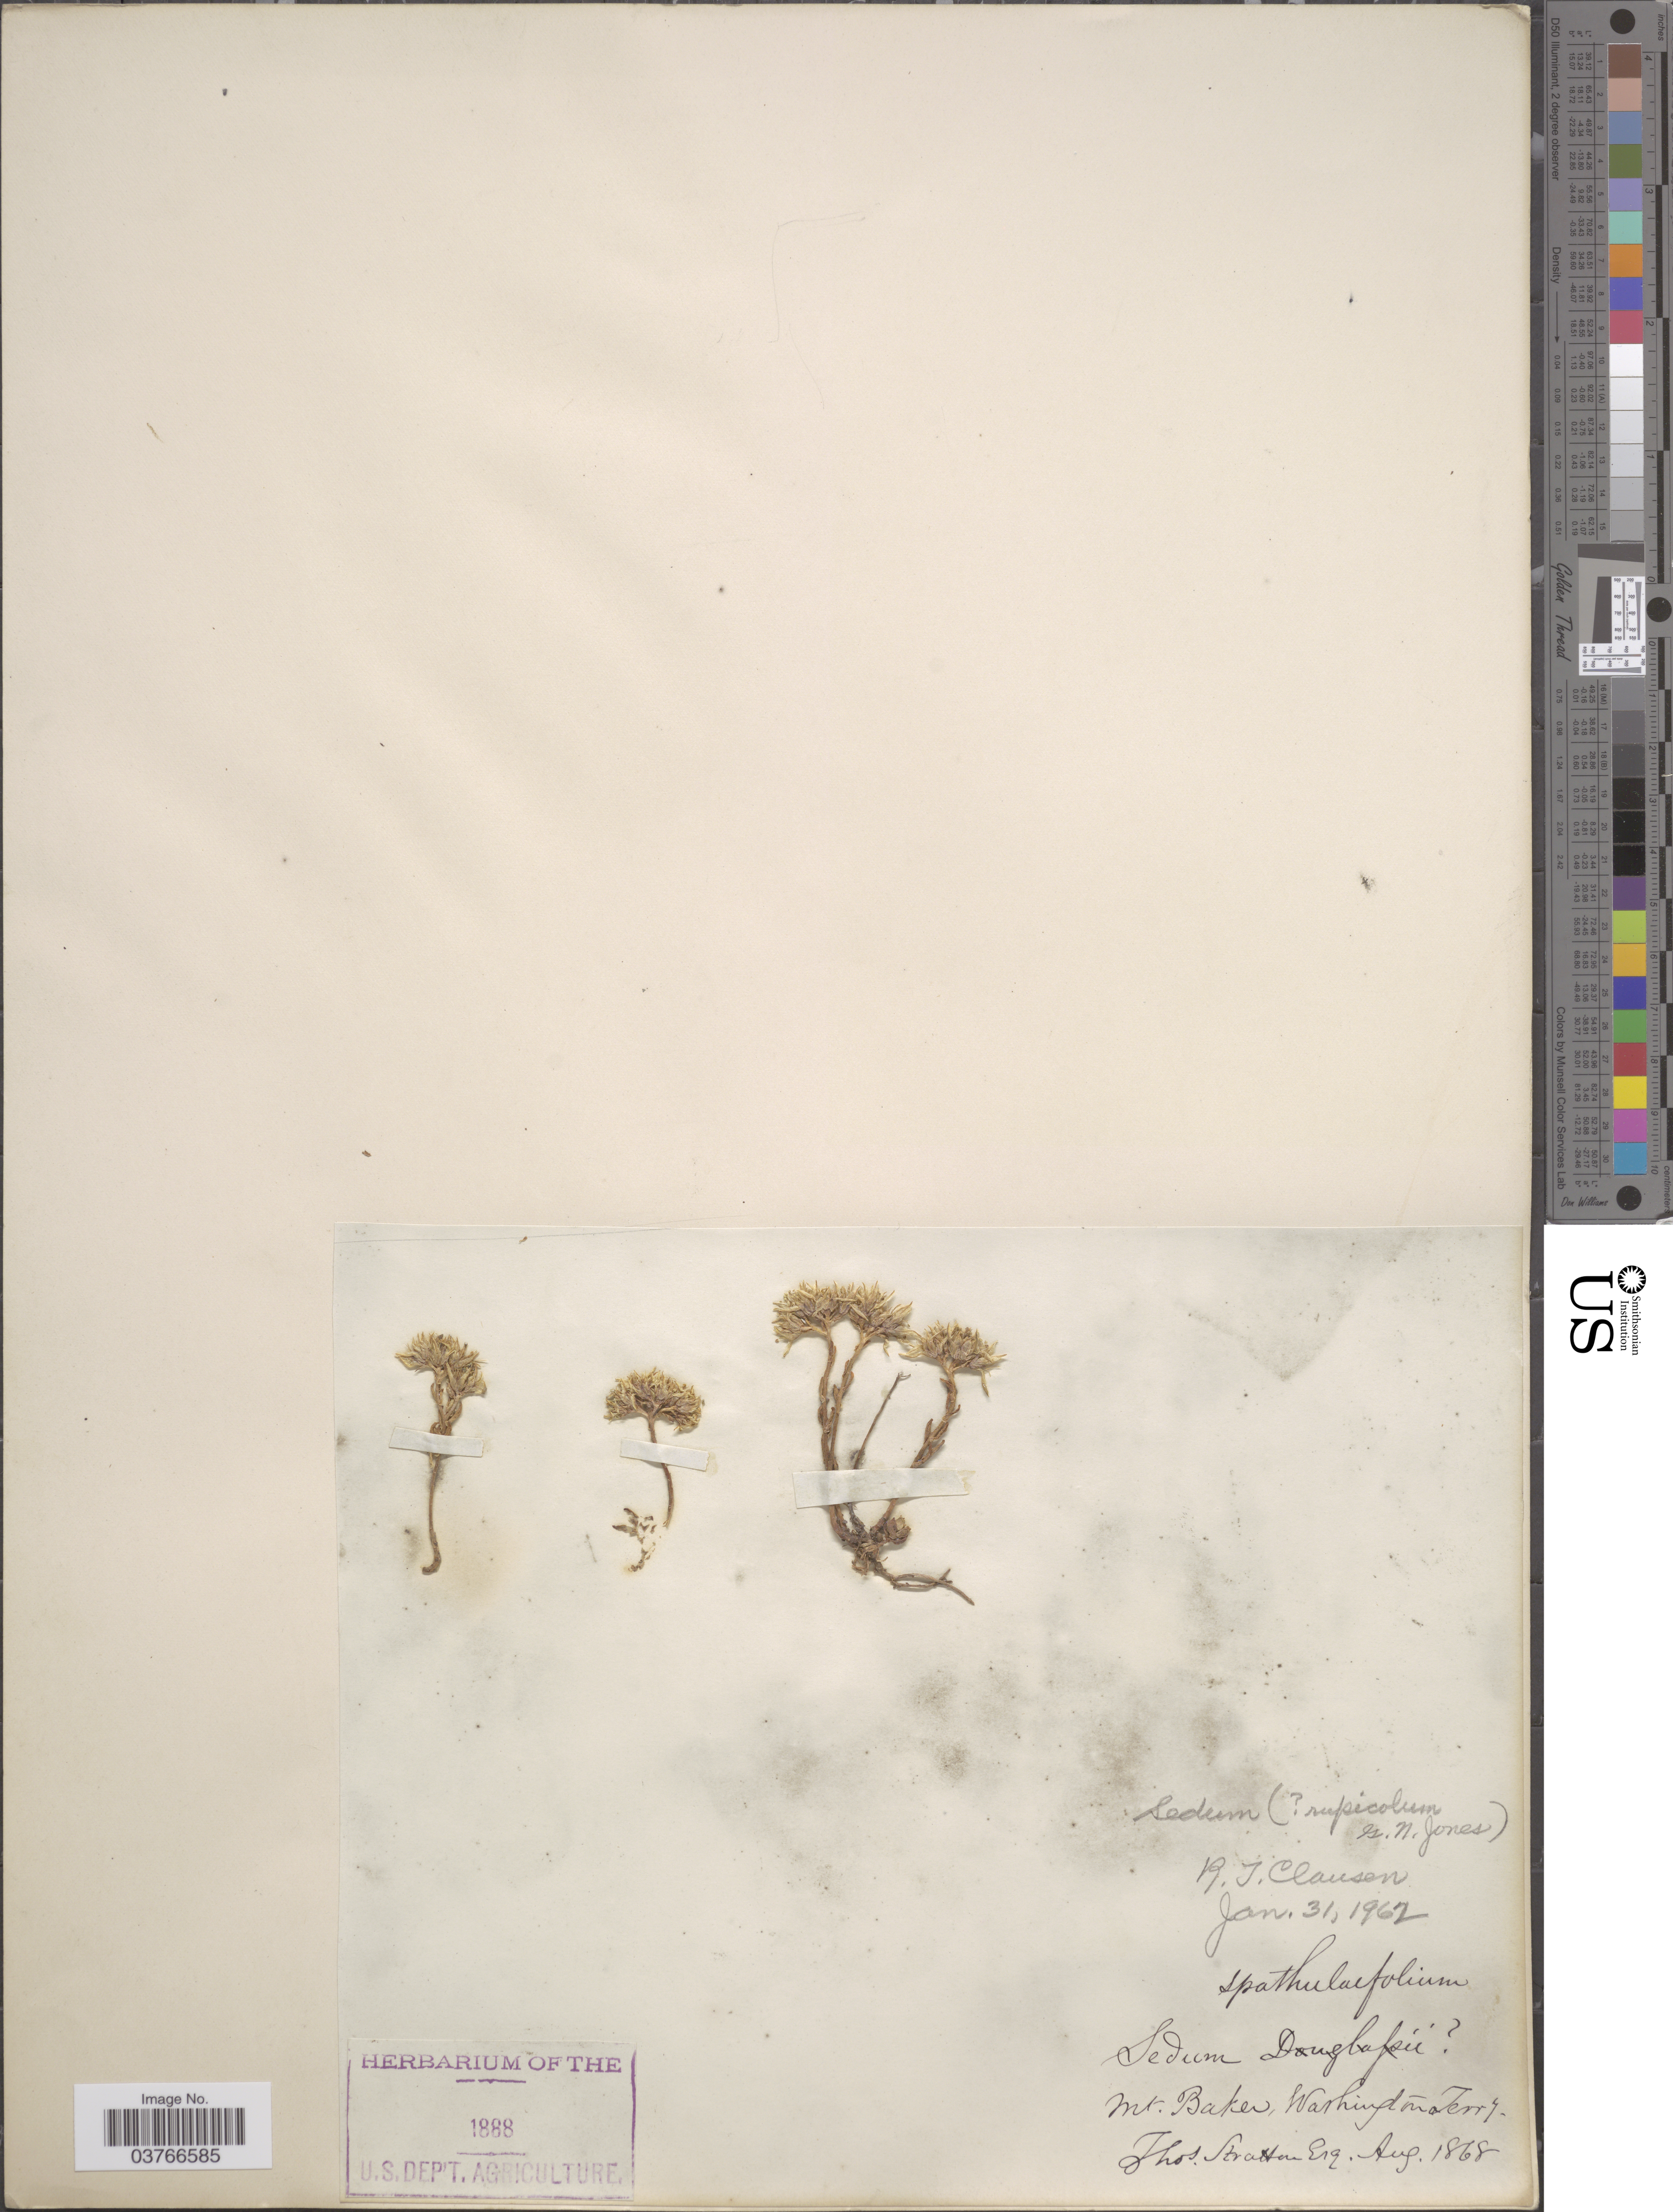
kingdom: Plantae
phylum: Tracheophyta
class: Magnoliopsida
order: Saxifragales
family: Crassulaceae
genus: Sedum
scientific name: Sedum rupicola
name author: G.N. Jones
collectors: T. Stratton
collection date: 1868-08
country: United States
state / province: Washington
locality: Mt. Baker.